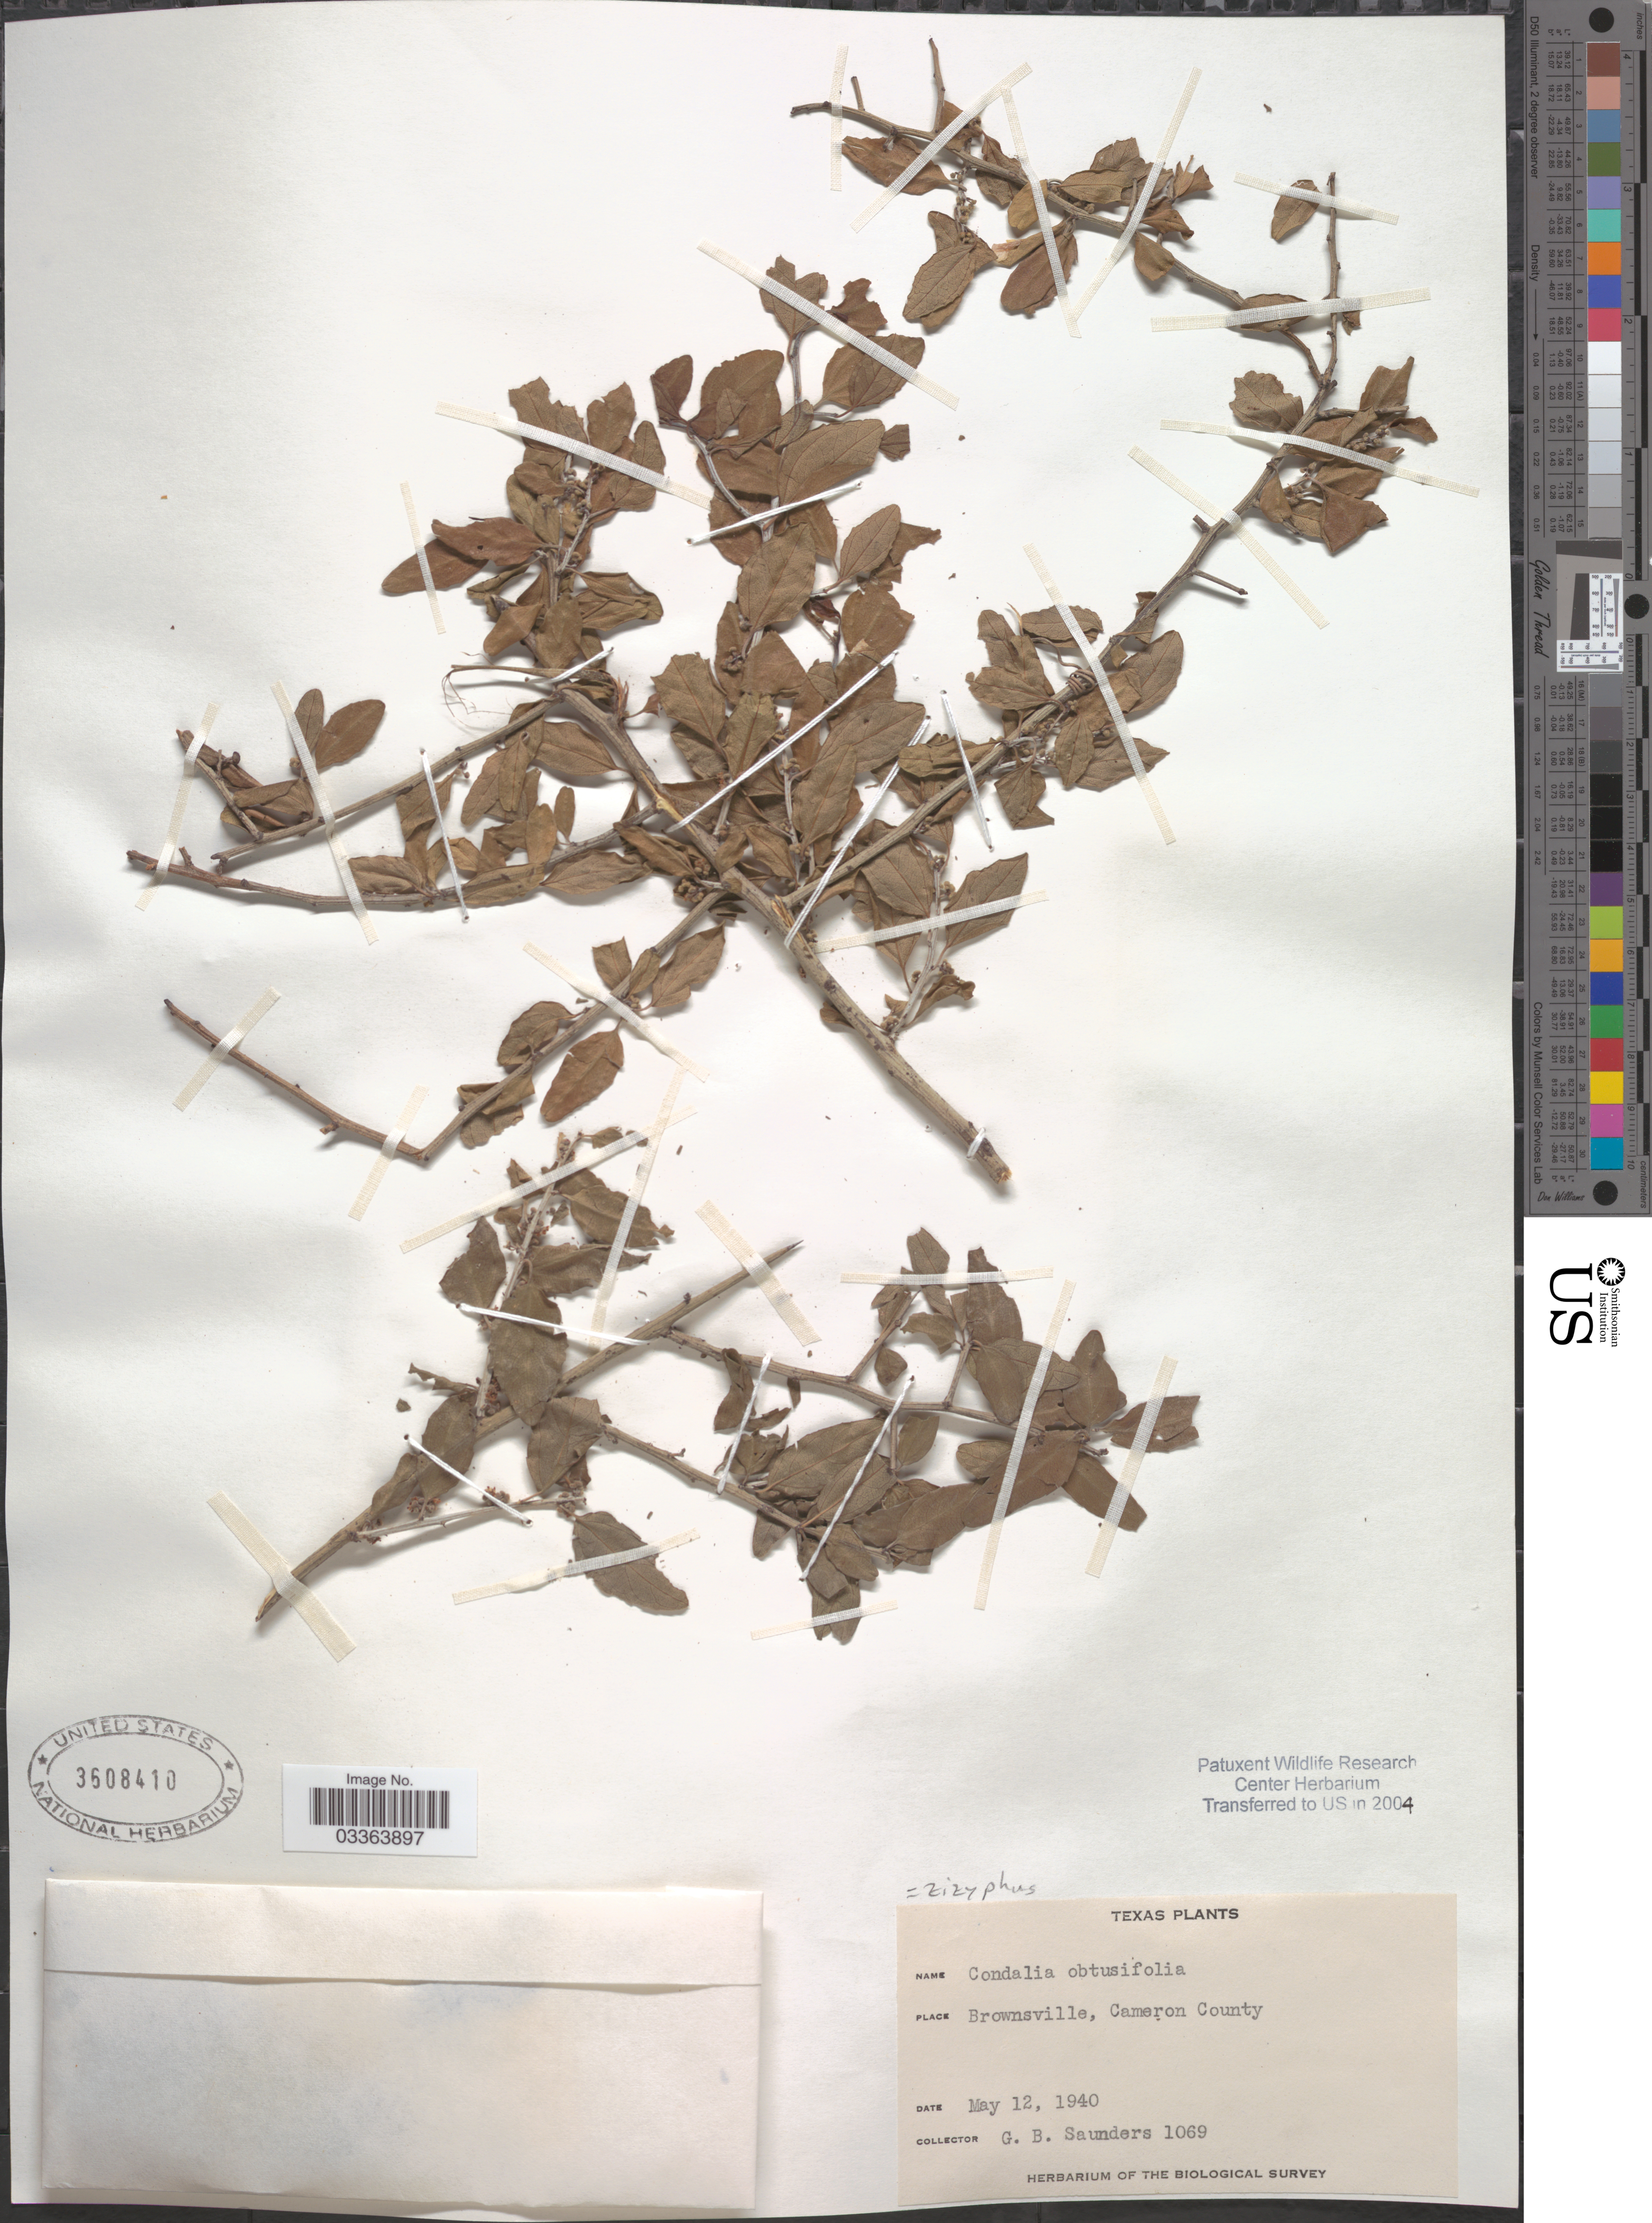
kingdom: Plantae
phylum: Tracheophyta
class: Magnoliopsida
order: Rosales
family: Rhamnaceae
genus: Sarcomphalus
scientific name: Sarcomphalus obtusifolius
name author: (Hook. ex Torr. & A. Gray) Hauenschild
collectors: G. B. Saunders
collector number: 1069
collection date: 1940-05-12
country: United States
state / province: Texas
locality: Brownsville, Cameron County.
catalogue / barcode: US 3608410